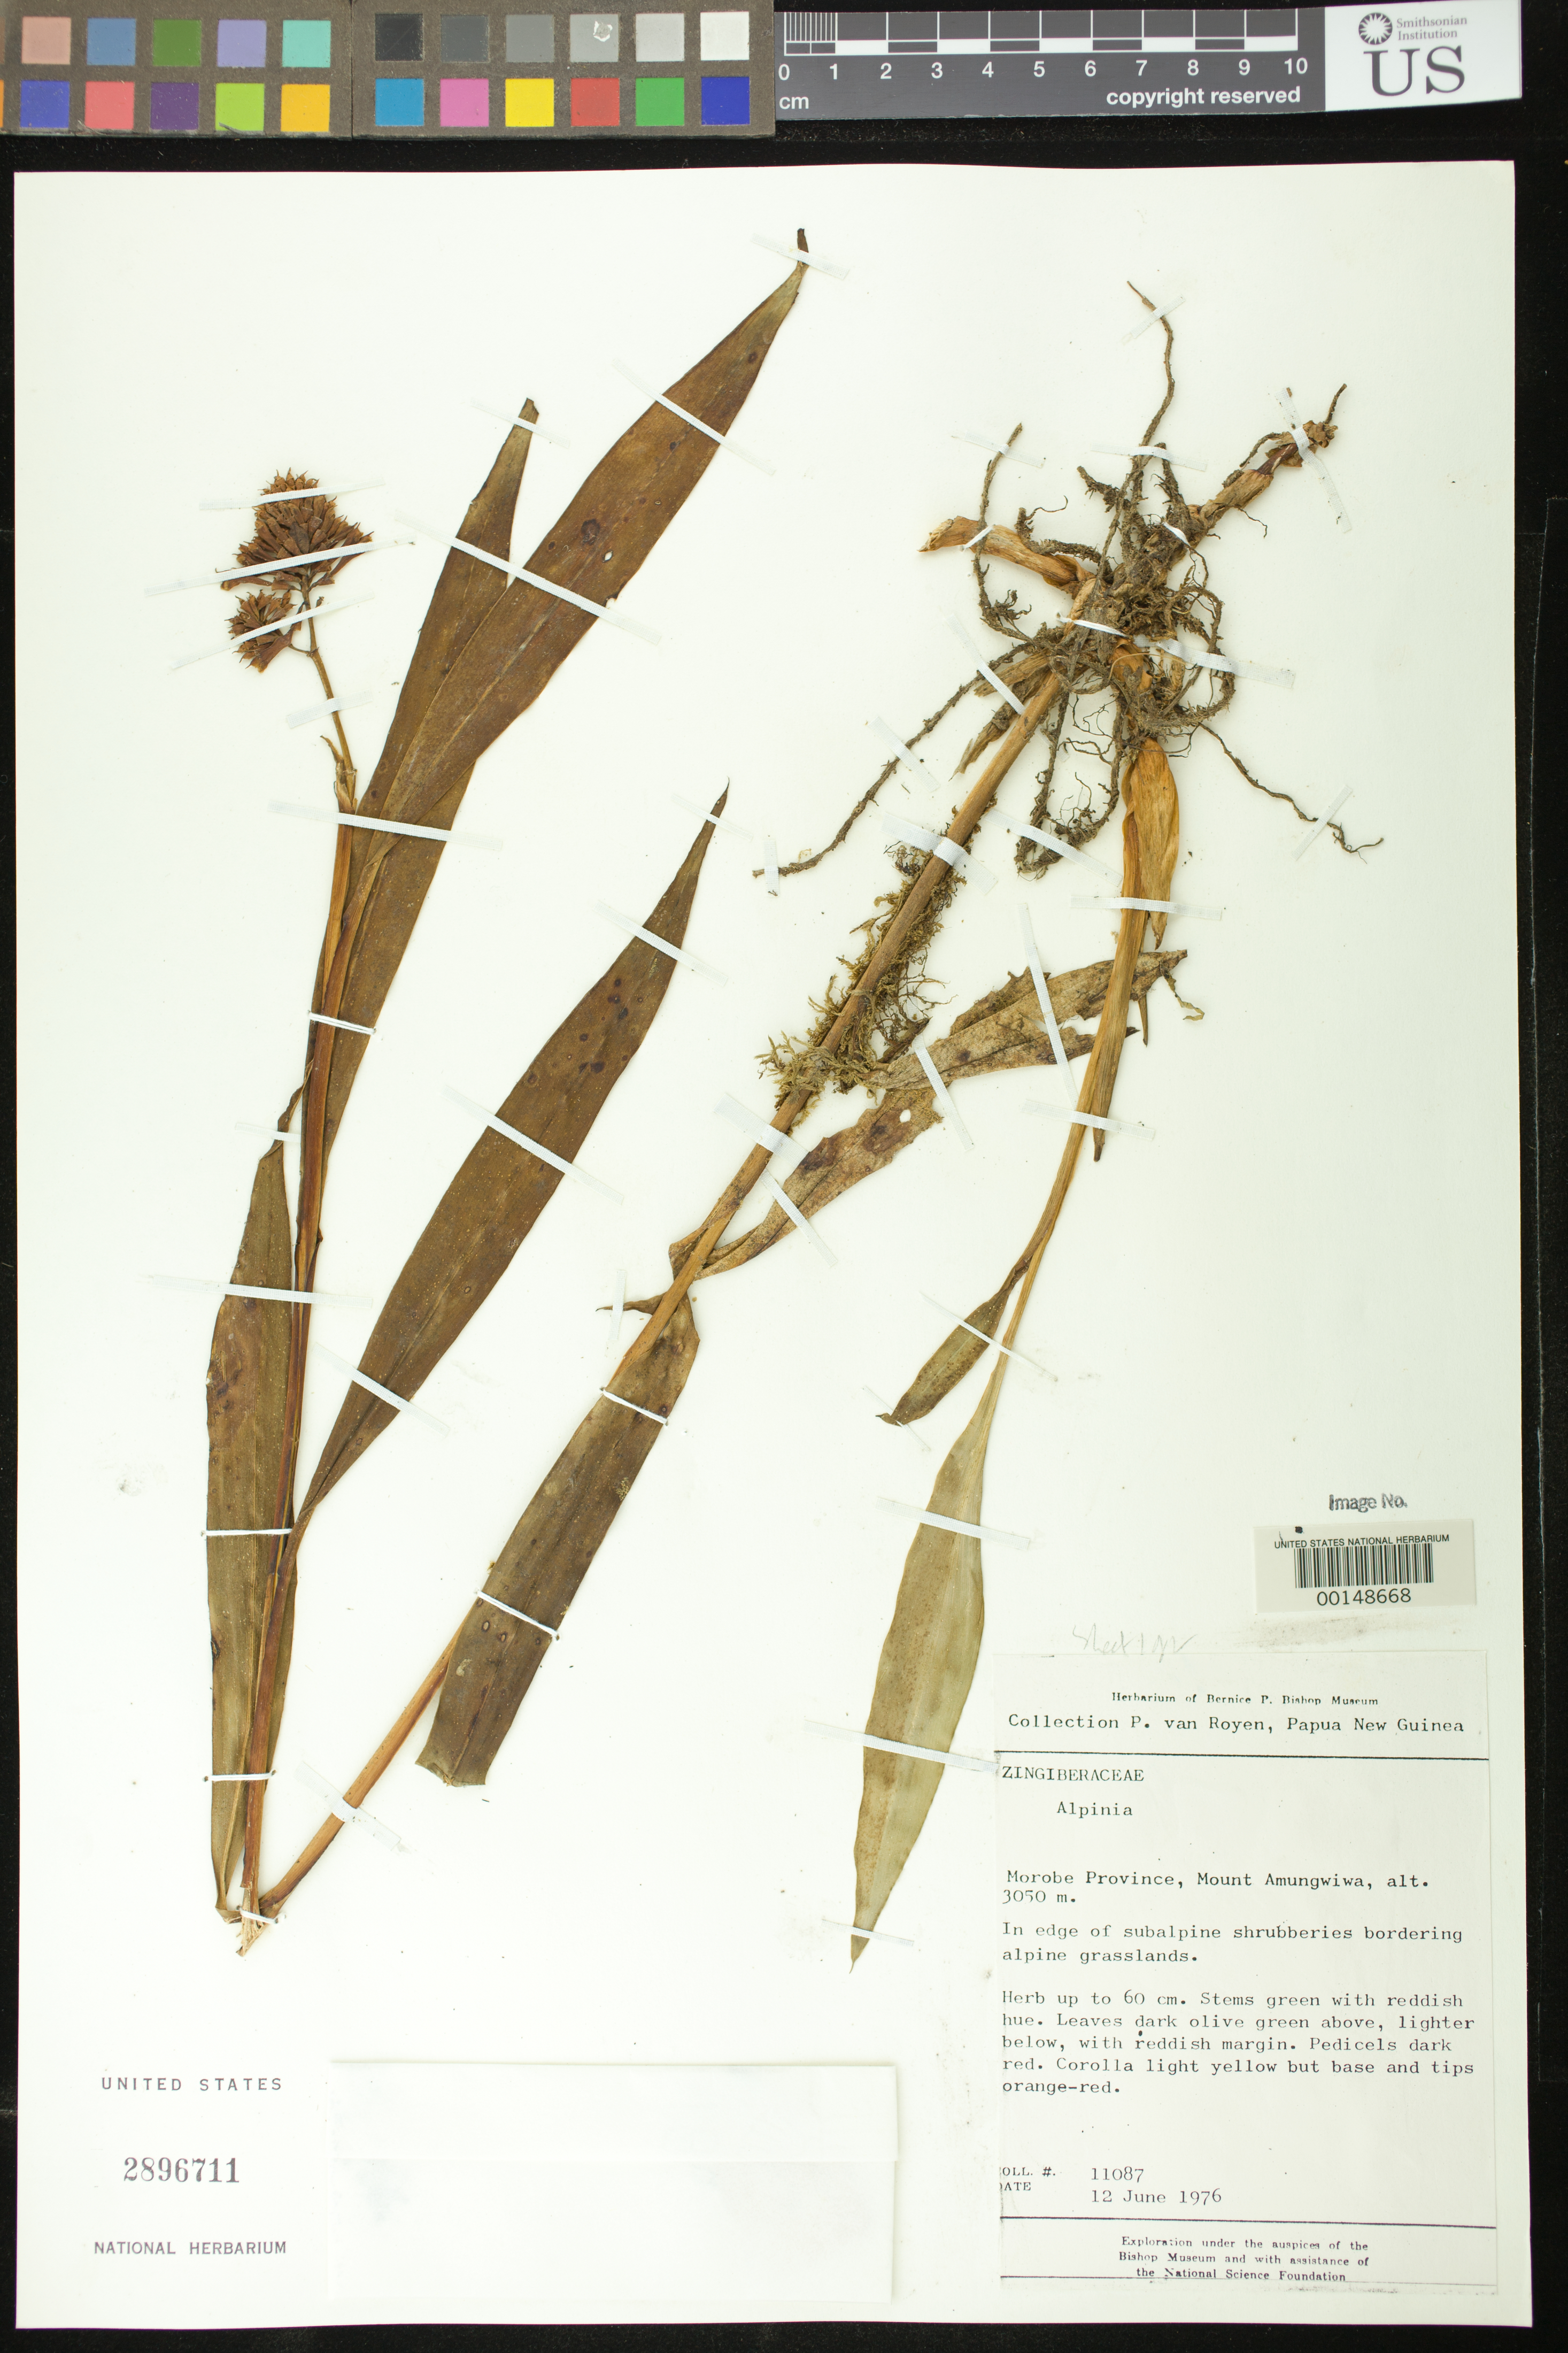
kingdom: Plantae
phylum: Tracheophyta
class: Liliopsida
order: Zingiberales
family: Zingiberaceae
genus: Alpinia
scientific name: Alpinia sp.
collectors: P. van Royen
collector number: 11087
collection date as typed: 12 Jun 1976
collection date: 1976-06-12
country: Papua New Guinea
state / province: Morobe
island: New Guinea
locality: Morobe province, mount amungwiwa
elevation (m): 3050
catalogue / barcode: US 2896711